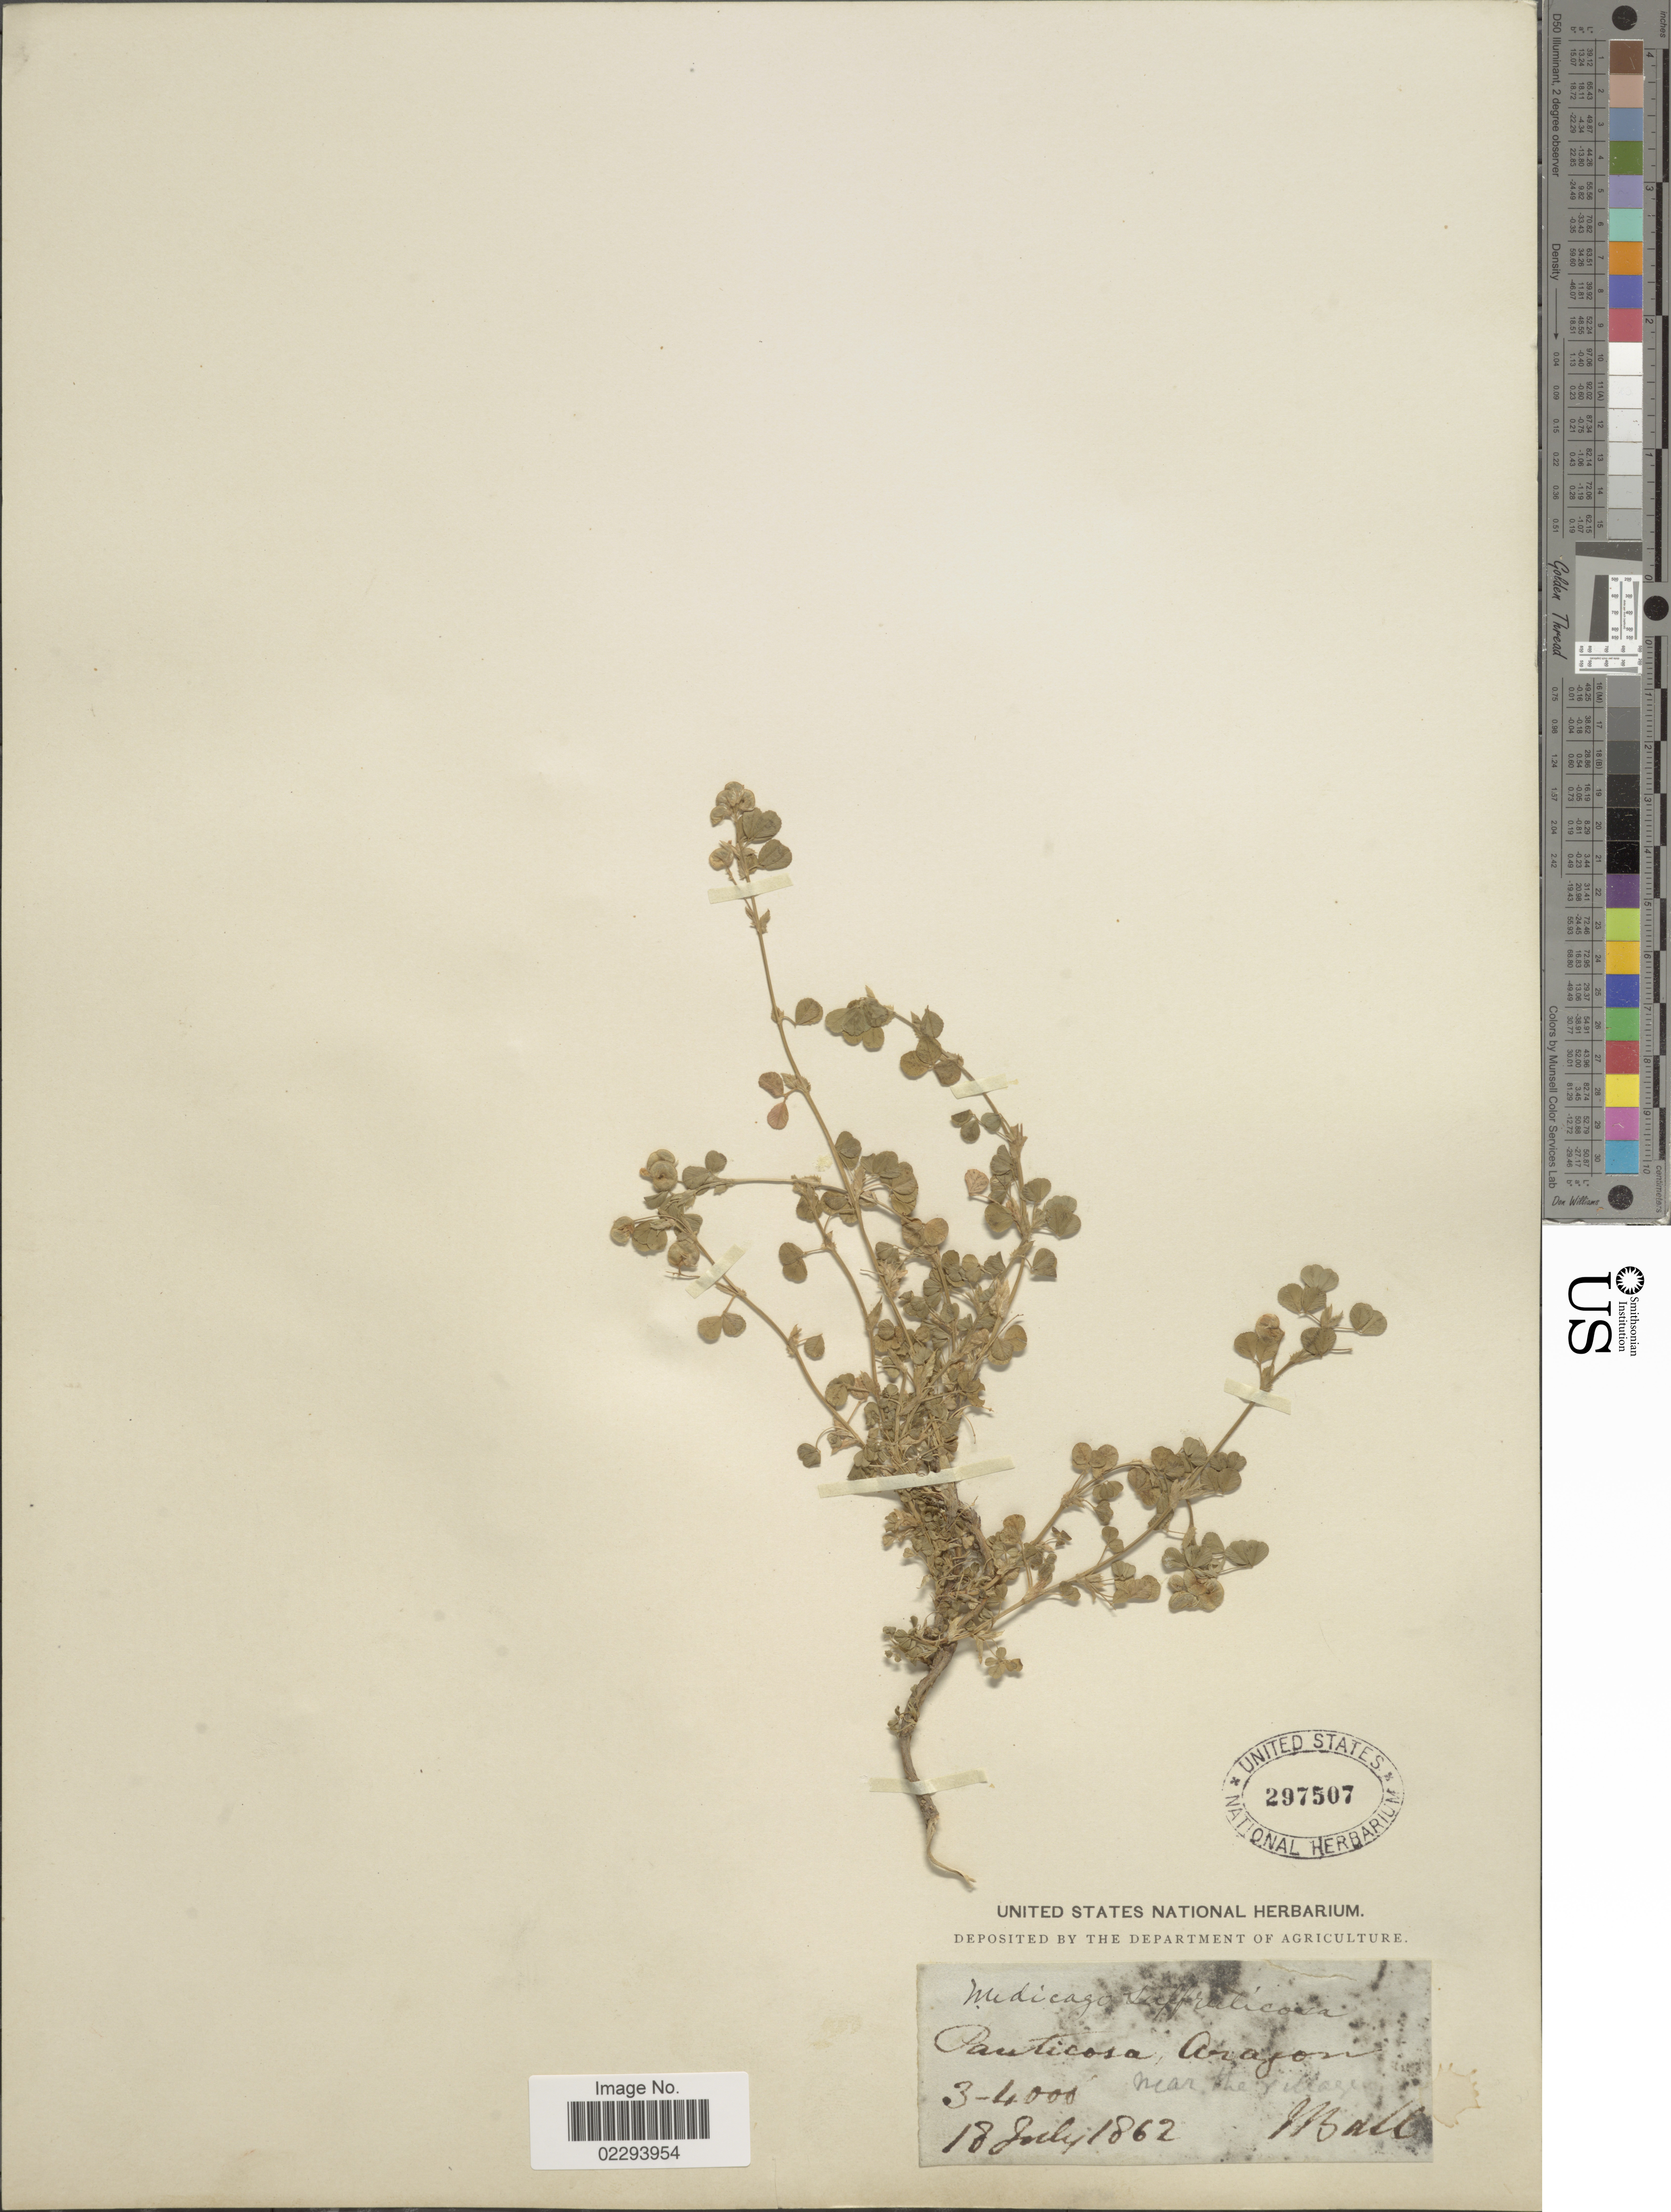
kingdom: Plantae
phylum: Tracheophyta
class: Magnoliopsida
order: Fabales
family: Fabaceae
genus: Medicago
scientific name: Medicago suffruticosa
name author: DC.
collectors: J. Ball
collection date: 1862-07-18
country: Spain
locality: Panticosa Arizon, near the village.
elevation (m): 914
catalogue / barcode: US 297507